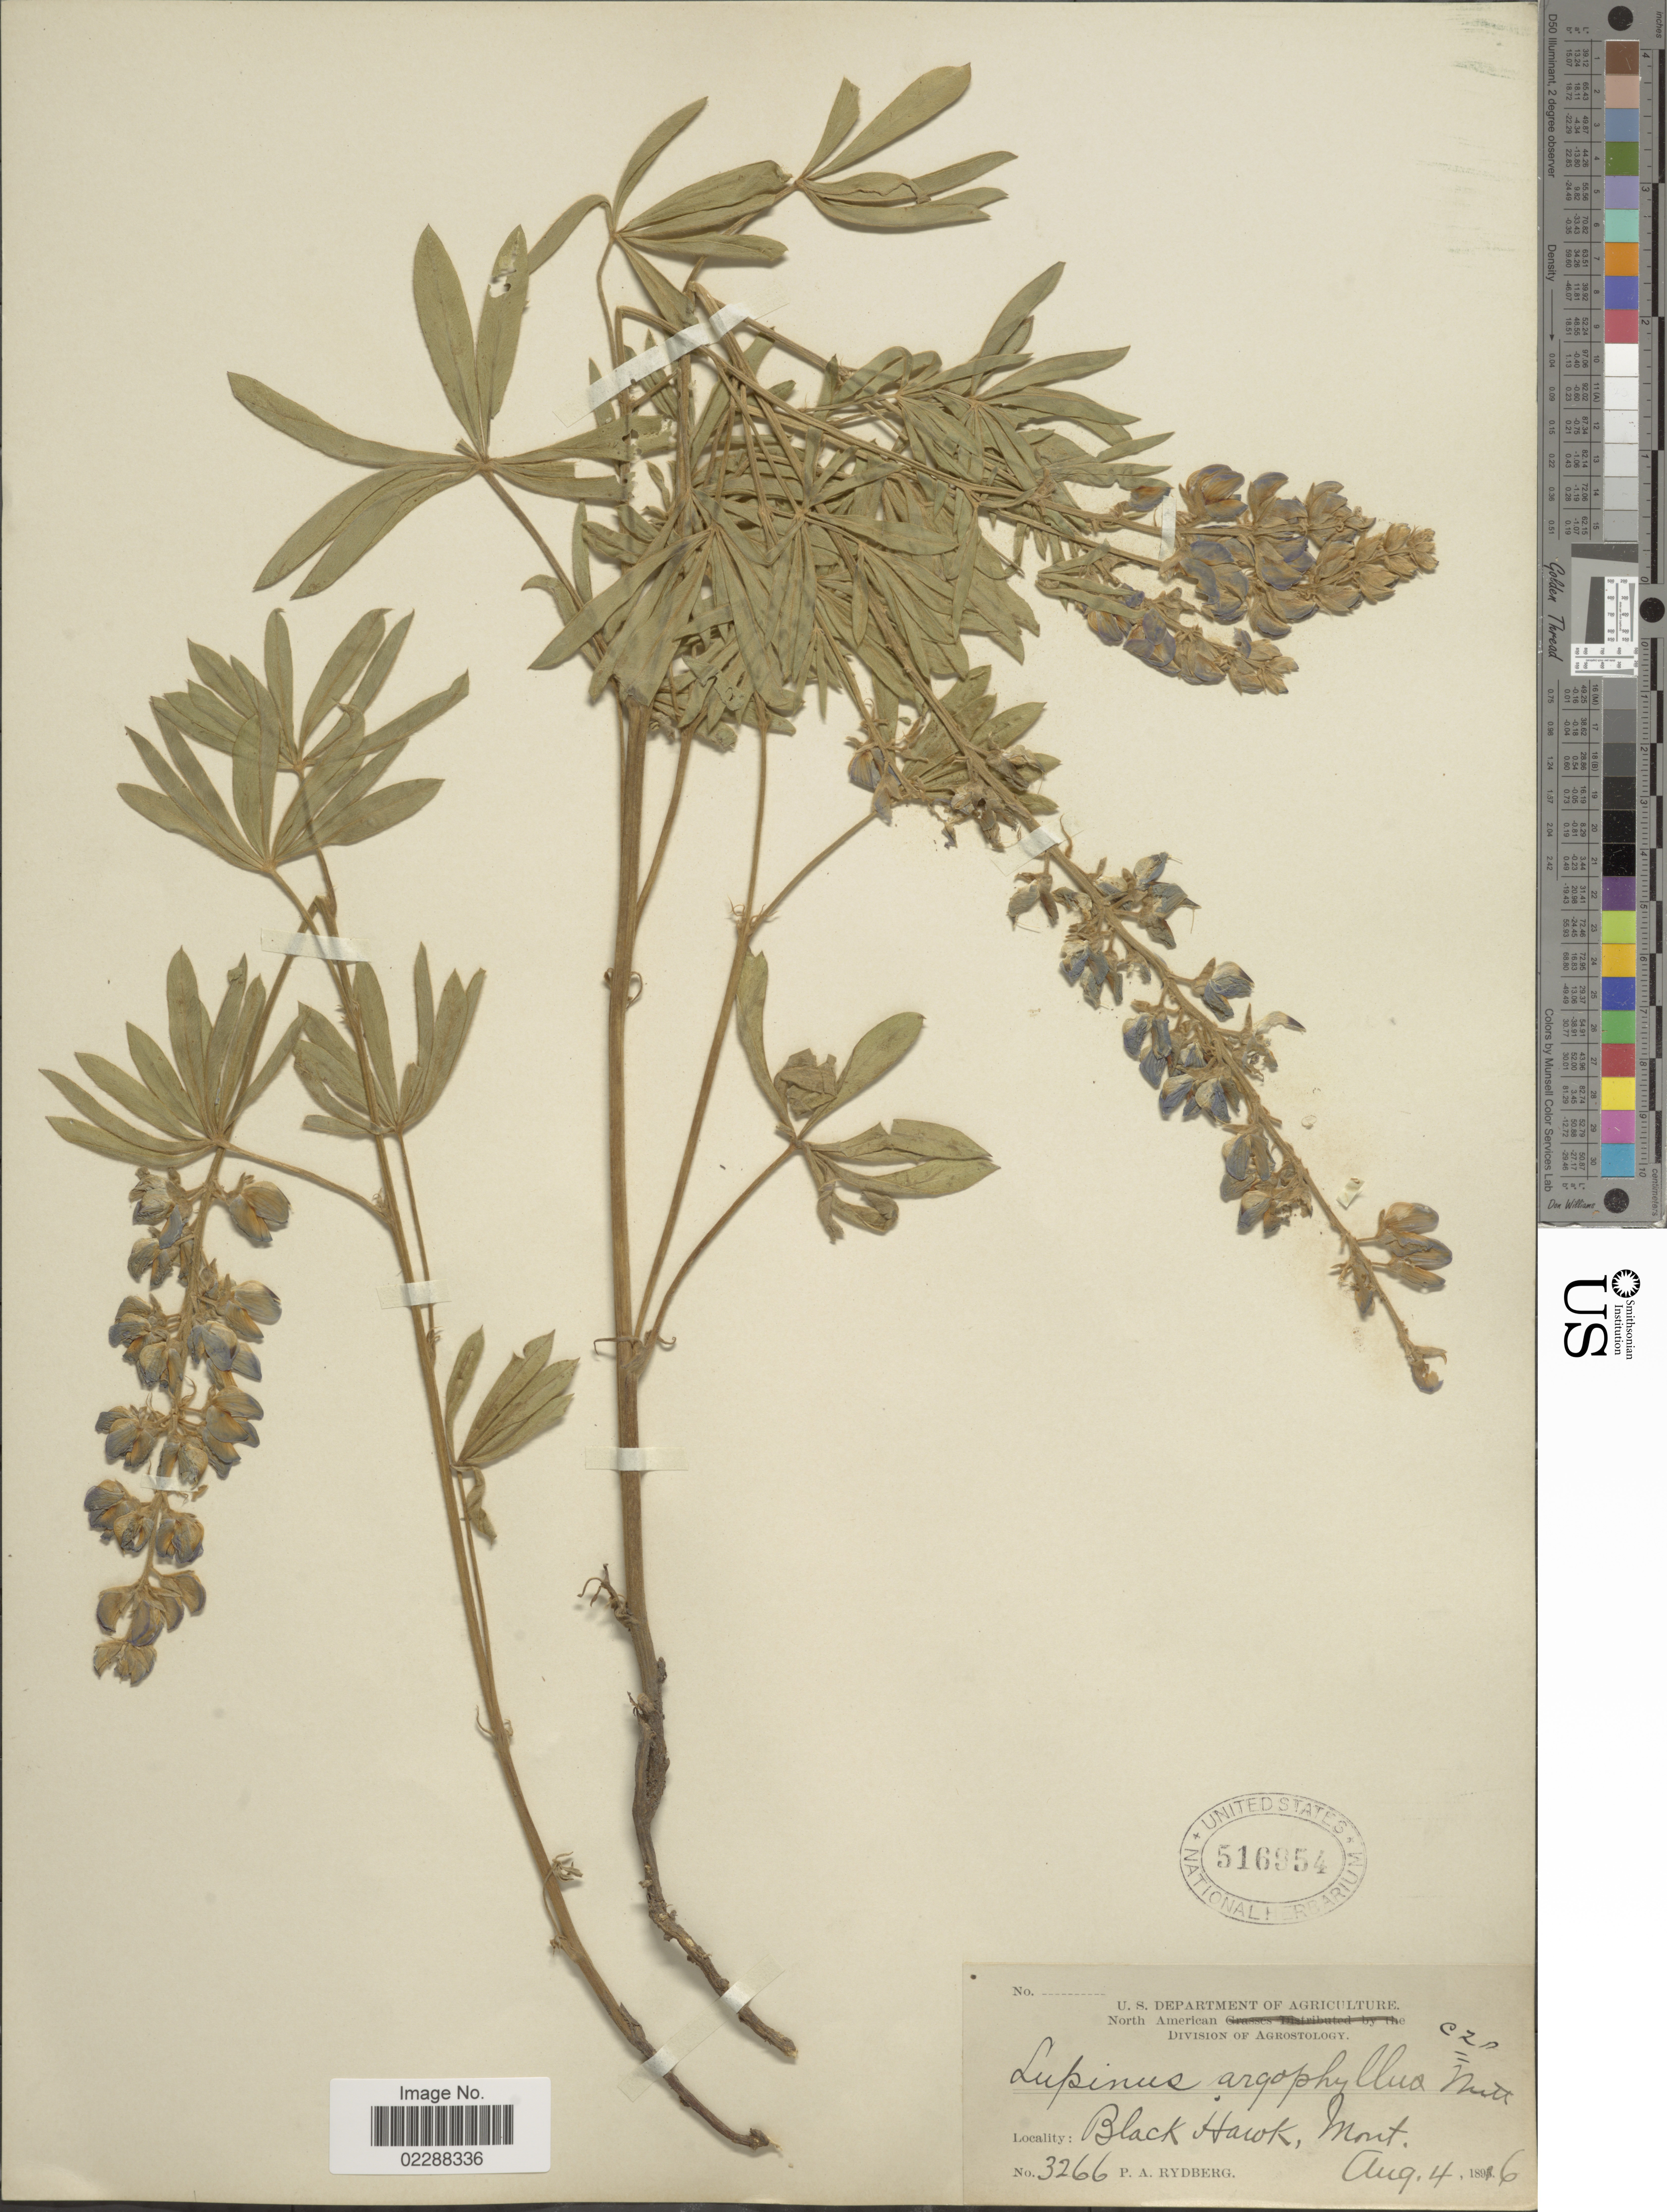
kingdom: Plantae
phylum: Tracheophyta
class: Magnoliopsida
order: Fabales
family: Fabaceae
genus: Lupinus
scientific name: Lupinus sp.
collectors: P. A. Rydberg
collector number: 3266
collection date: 1896-08-04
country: United States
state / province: Montana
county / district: Lewis and Clark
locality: Black Hawk, Mont.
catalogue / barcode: US 516954